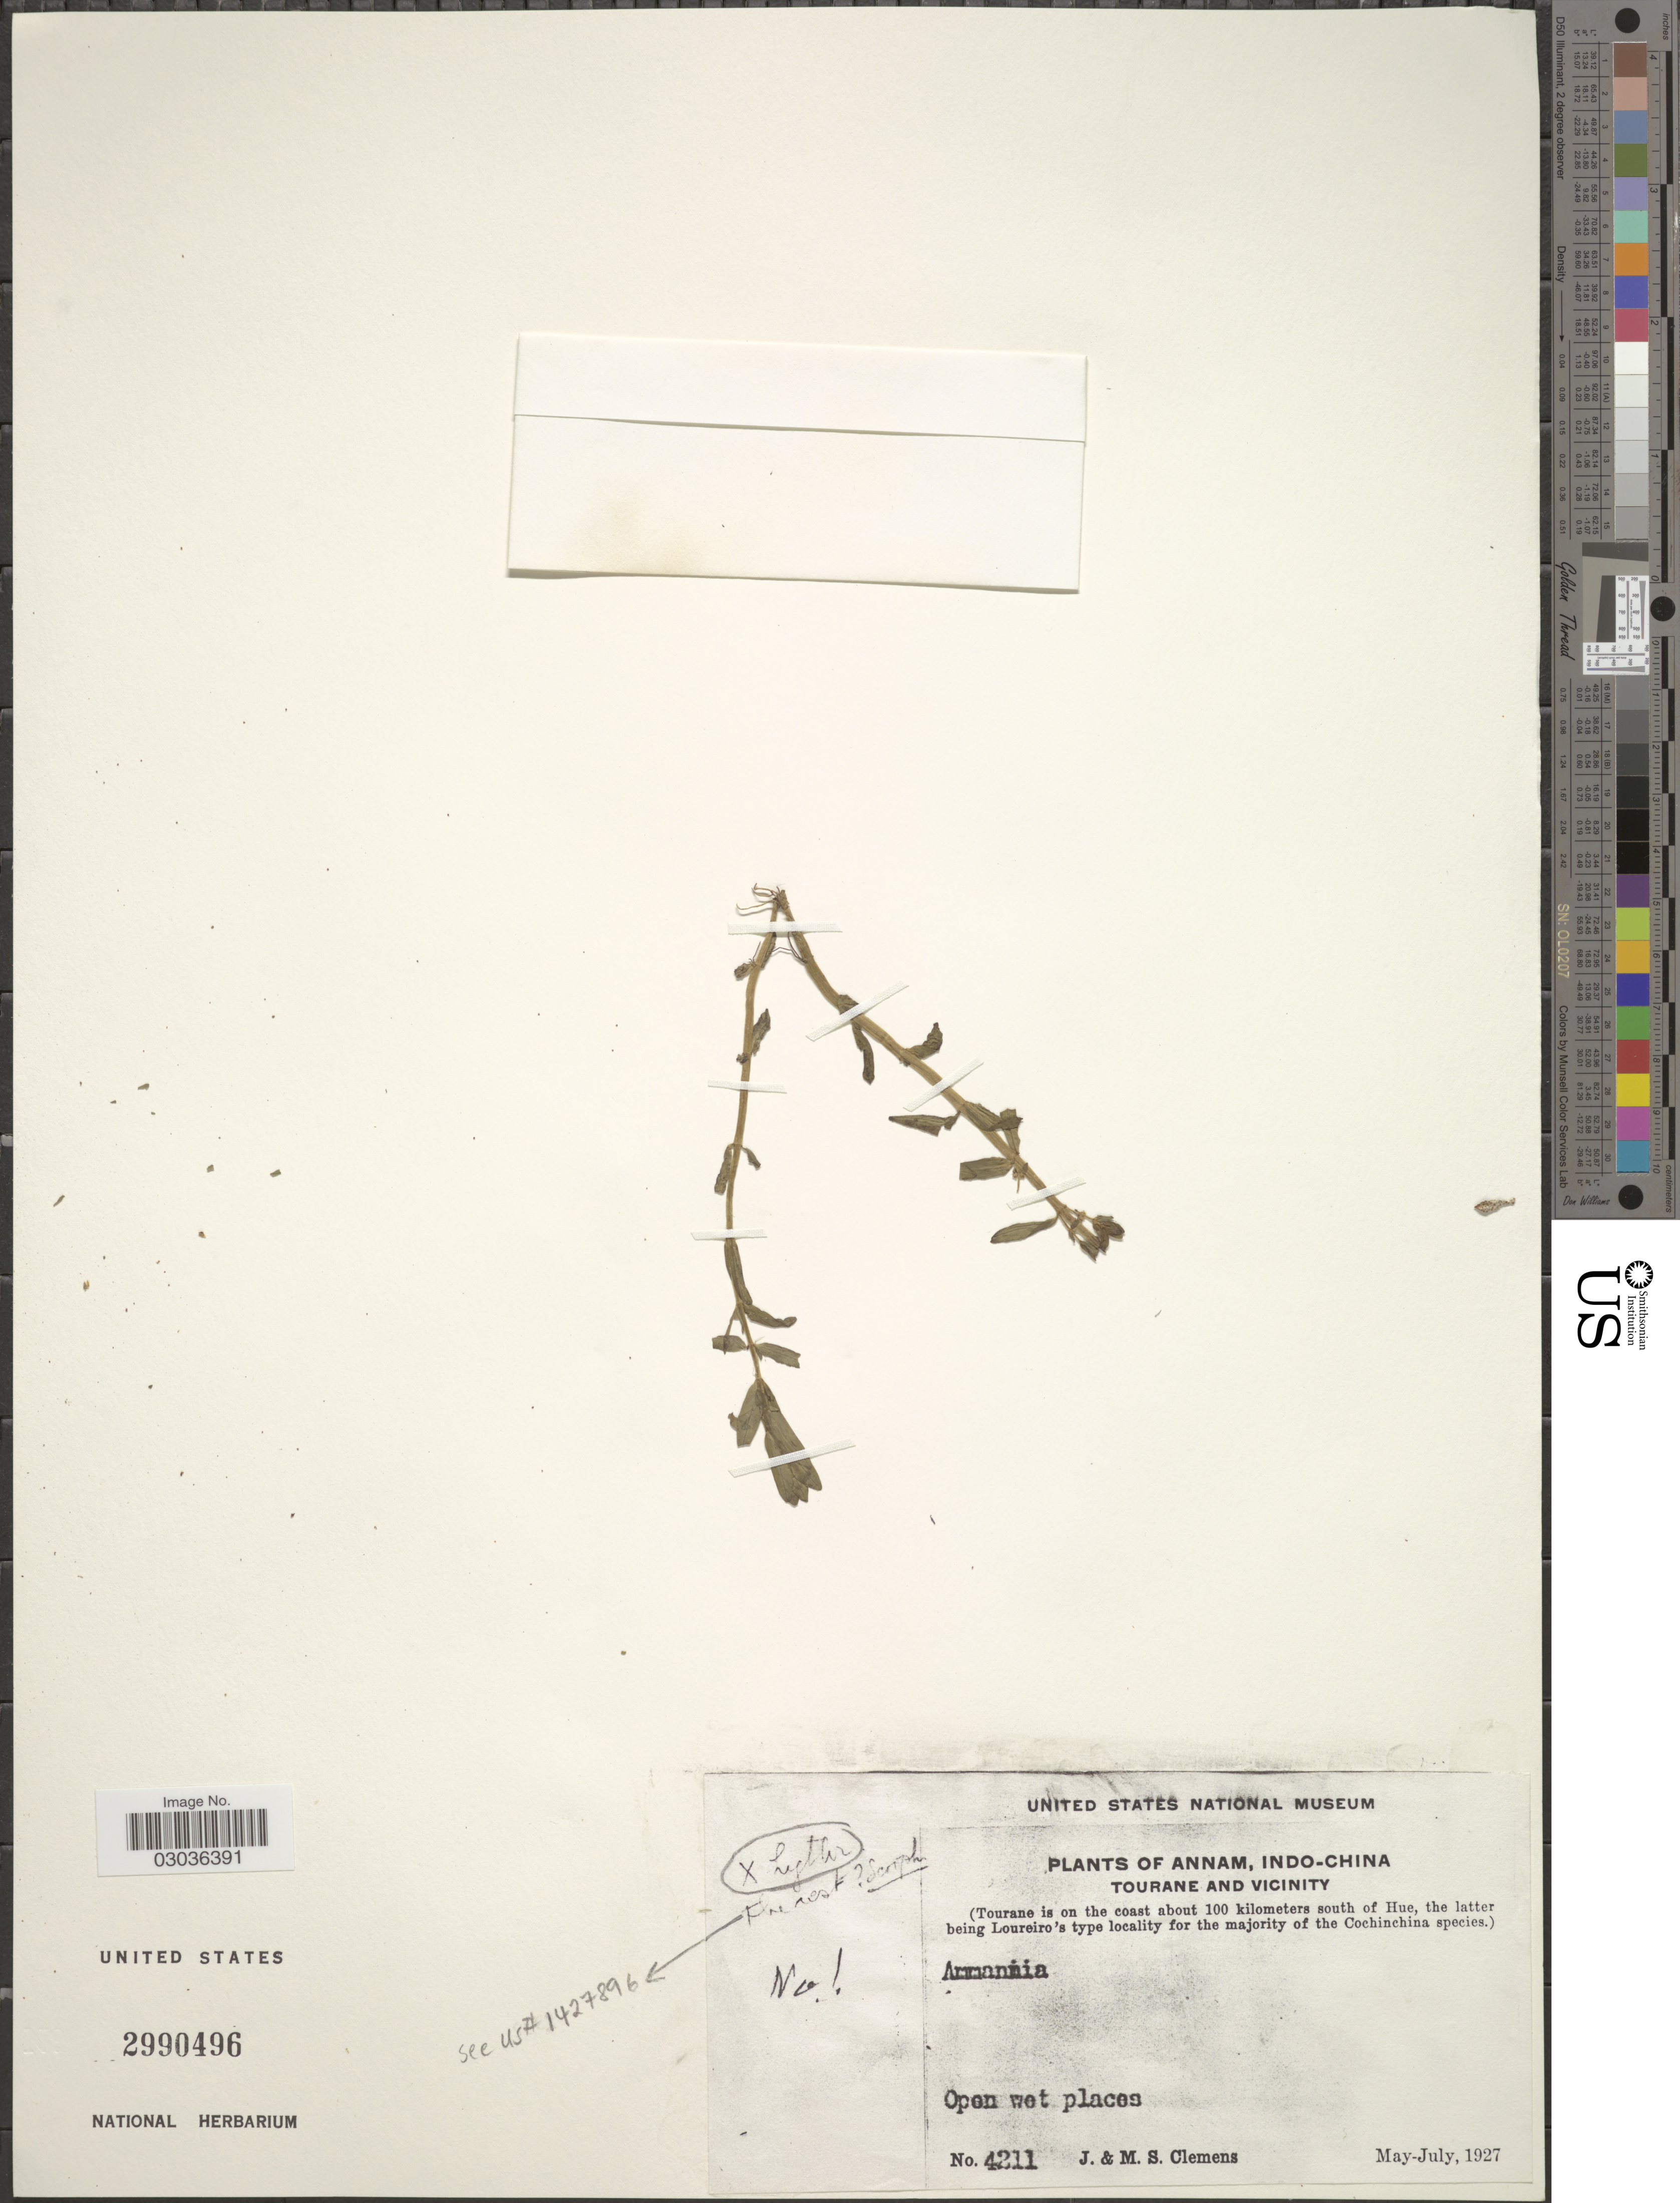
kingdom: Plantae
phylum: Tracheophyta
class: Magnoliopsida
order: Myrtales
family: Lythraceae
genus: Ammannia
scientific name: Ammannia sp.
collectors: J. Clemens & M. S. Clemens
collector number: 4211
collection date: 1927-05/1927-07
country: Vietnam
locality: Annam, Indo-China. Tourane and vicinity (Tourane is on the coast about 100 kilometers south of Hue).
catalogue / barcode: US 2990496